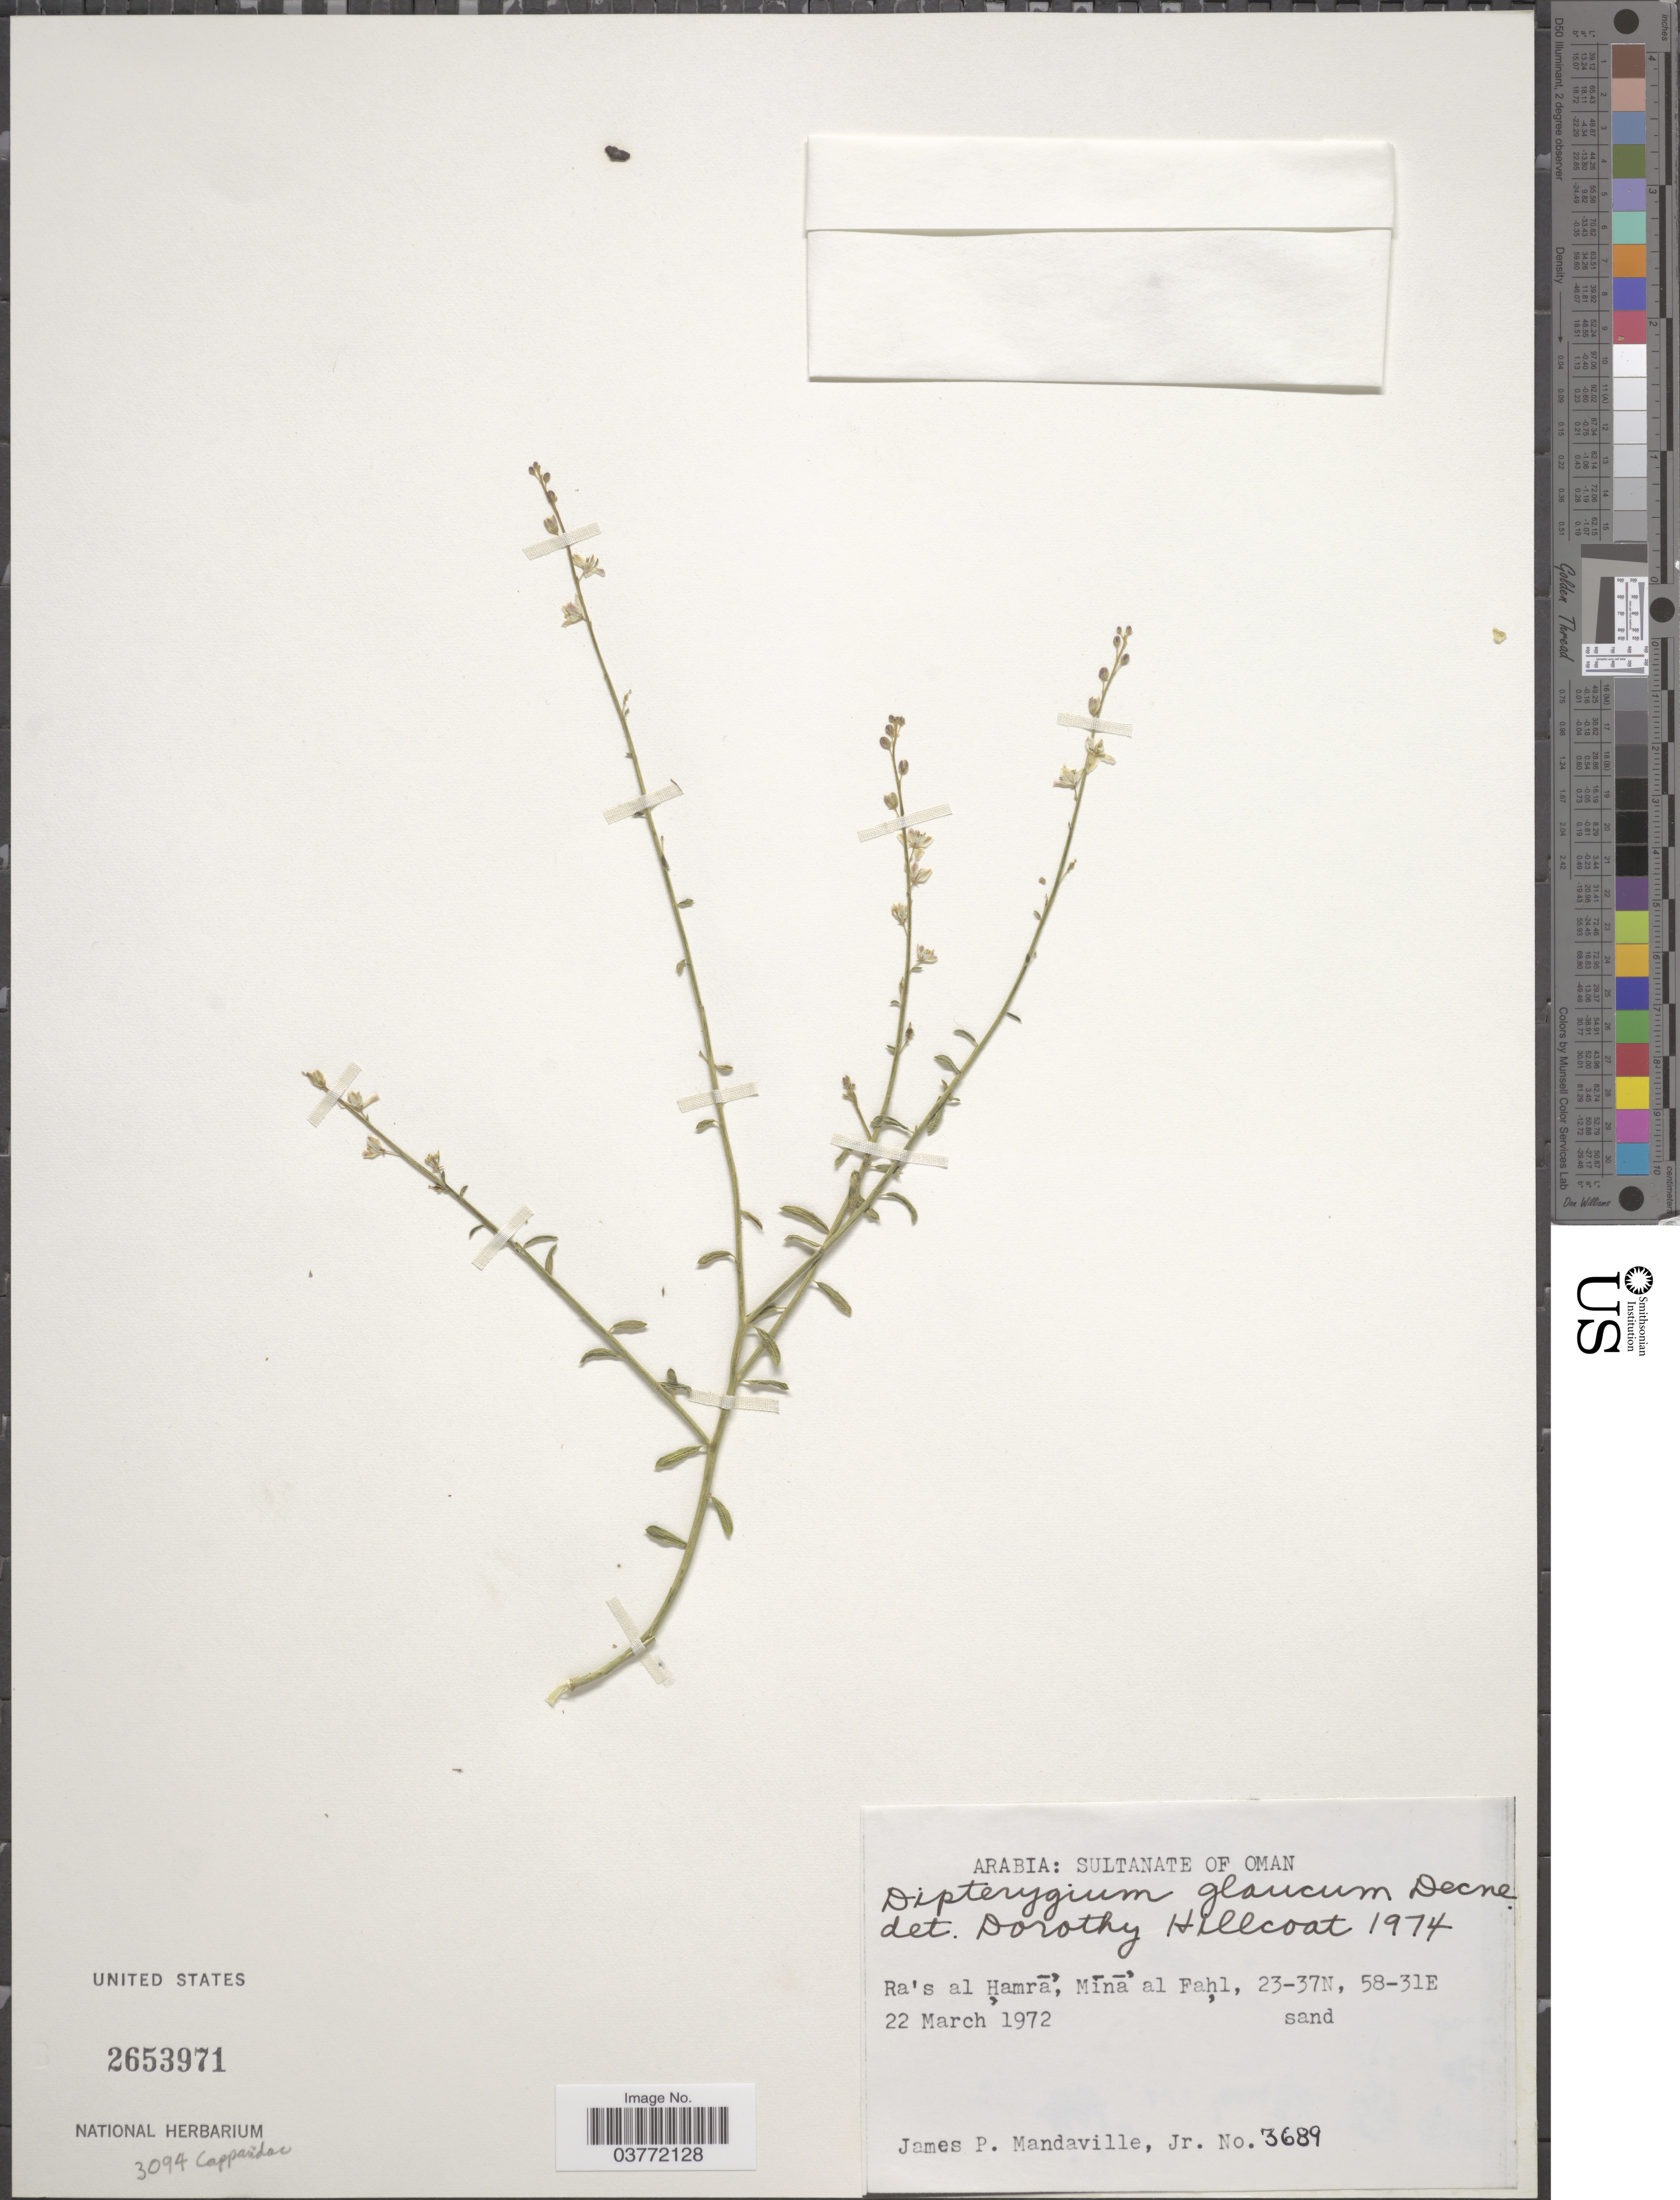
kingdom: Plantae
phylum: Tracheophyta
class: Magnoliopsida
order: Brassicales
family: Cleomaceae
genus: Dipterygium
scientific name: Dipterygium glaucum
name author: Decne.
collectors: J. Mandaville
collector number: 3689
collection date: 1972-03-22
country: Oman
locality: Arabia: Sultanate of Oman. Ra's al Hamrā, Mīnā al Fahl.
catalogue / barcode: US 2653971